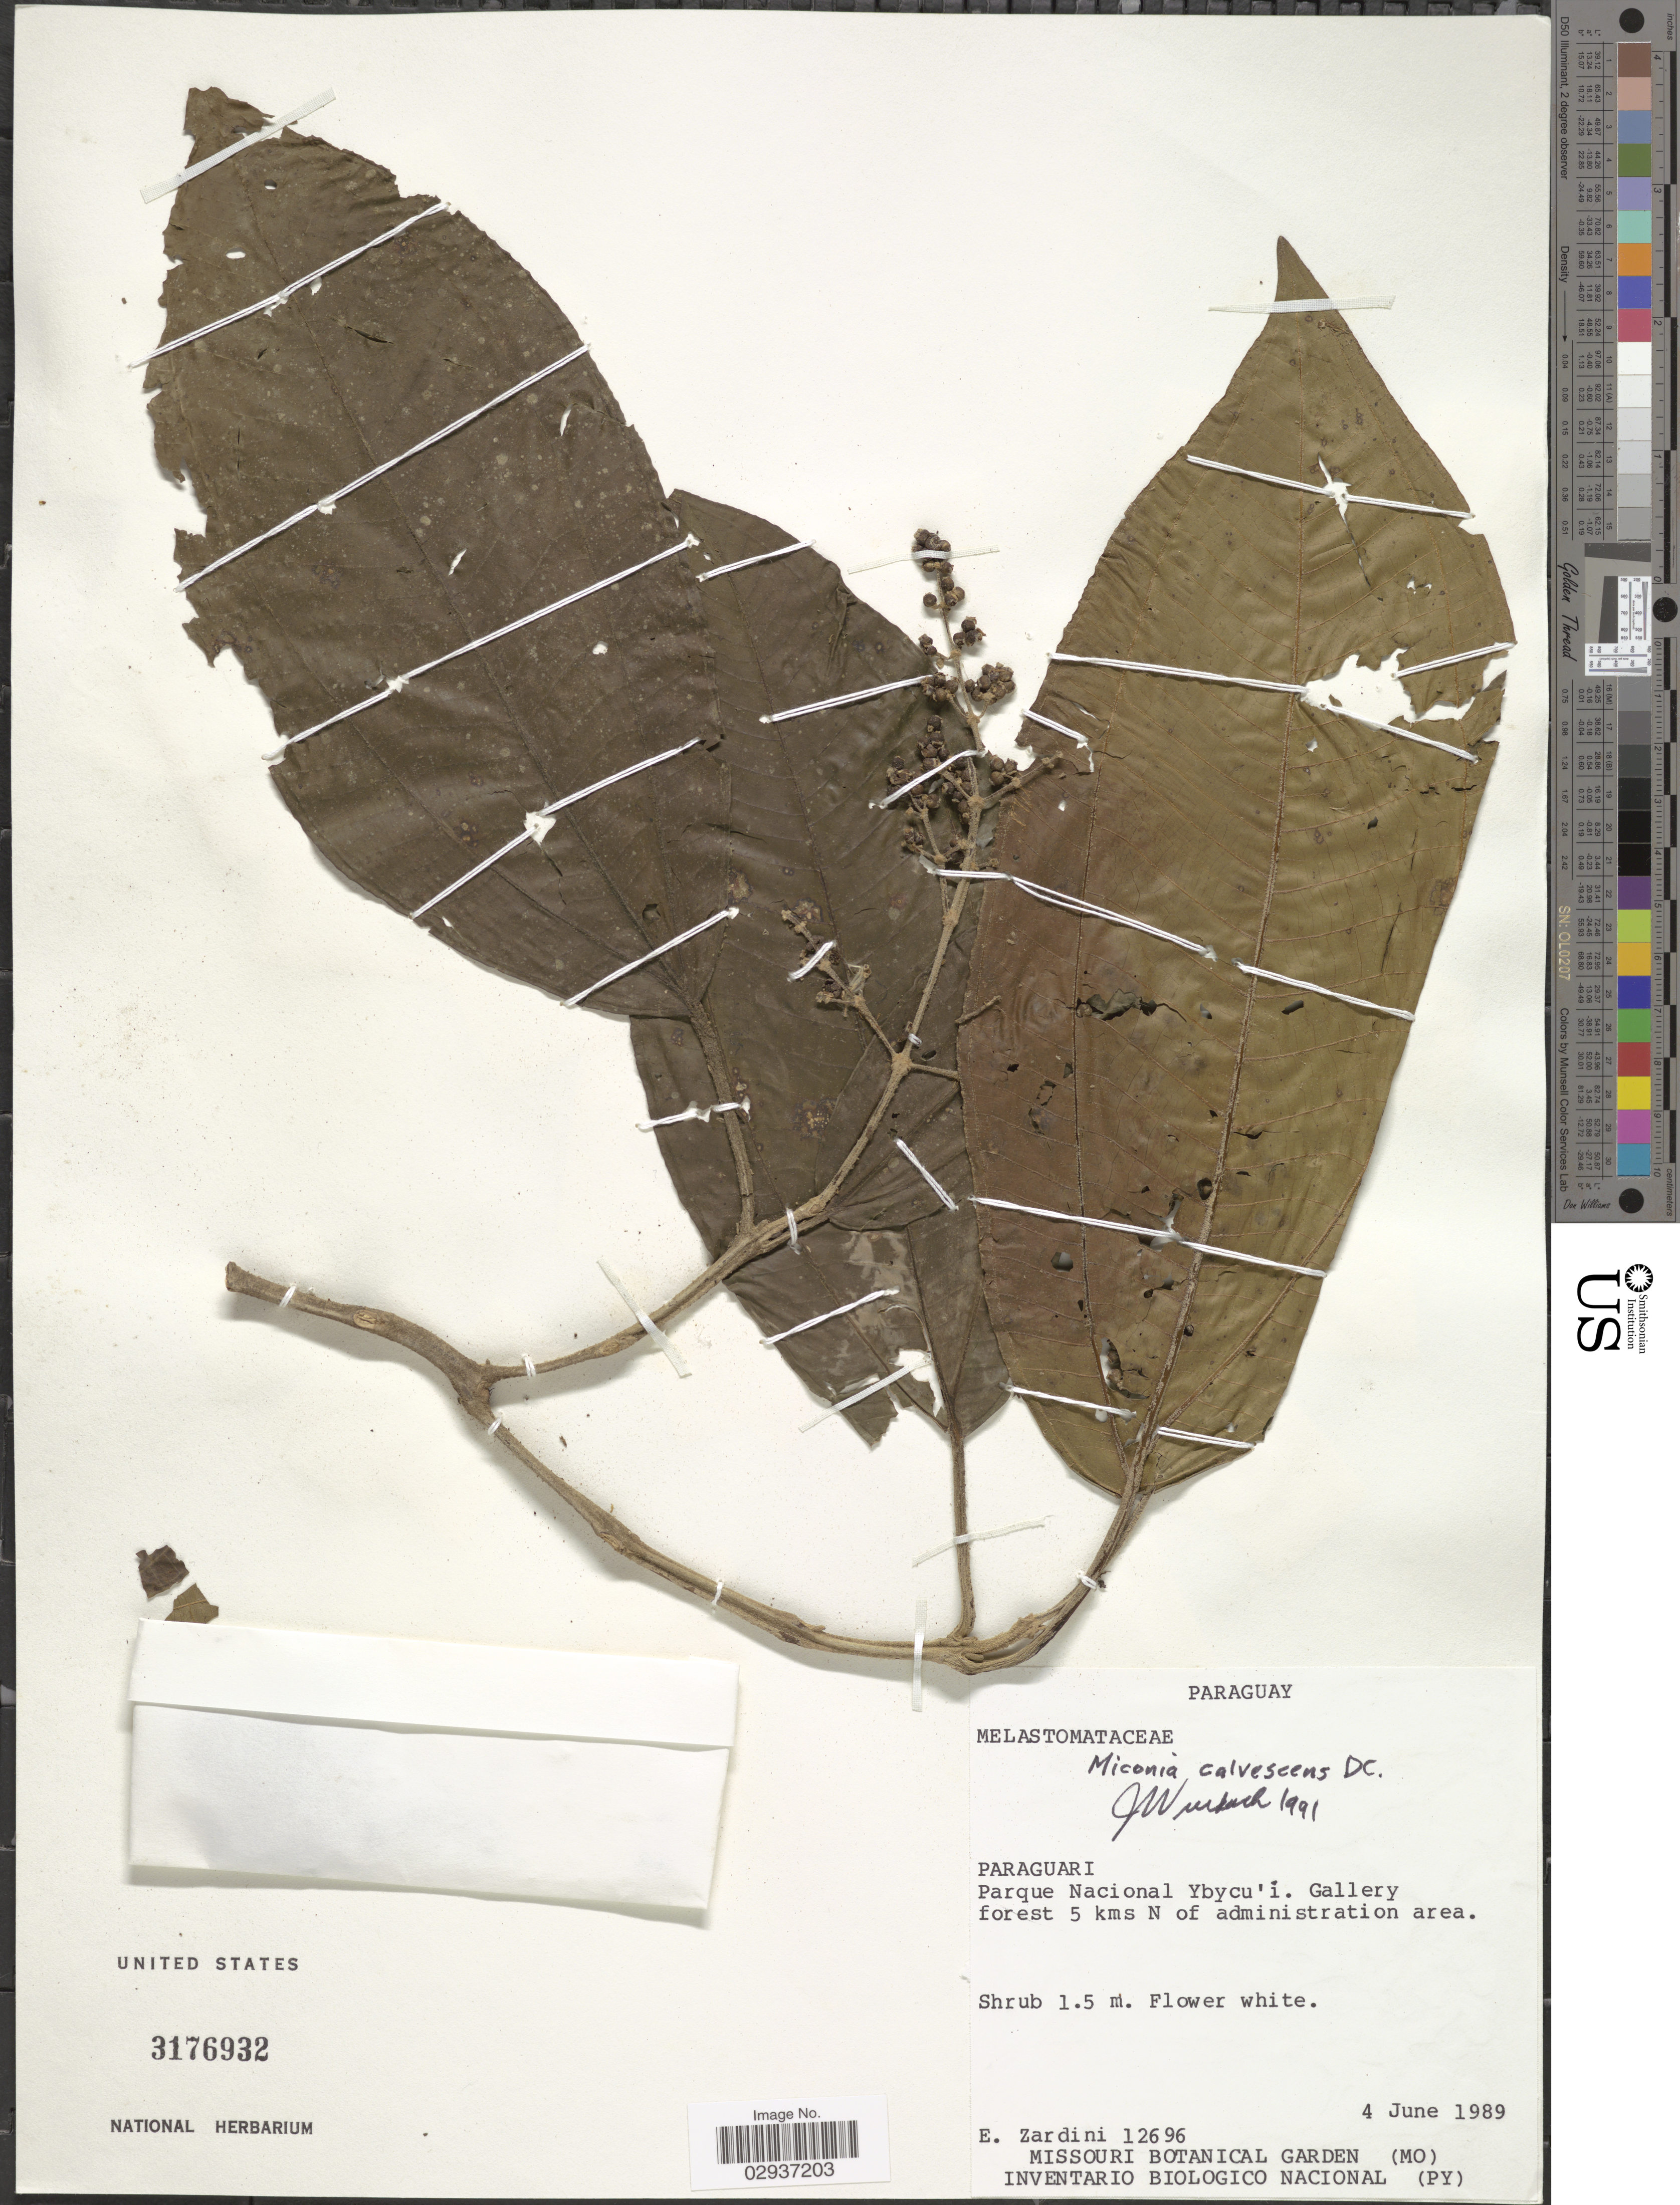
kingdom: Plantae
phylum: Tracheophyta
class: Magnoliopsida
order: Myrtales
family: Melastomataceae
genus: Miconia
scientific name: Miconia calvescens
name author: DC.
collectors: E. Zardini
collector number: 12696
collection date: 1989-06-04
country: Paraguay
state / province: Paraguari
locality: Parque Nacional Ybycu'í. Gallery forest 5 kms N of administration area.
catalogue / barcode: US 3176932